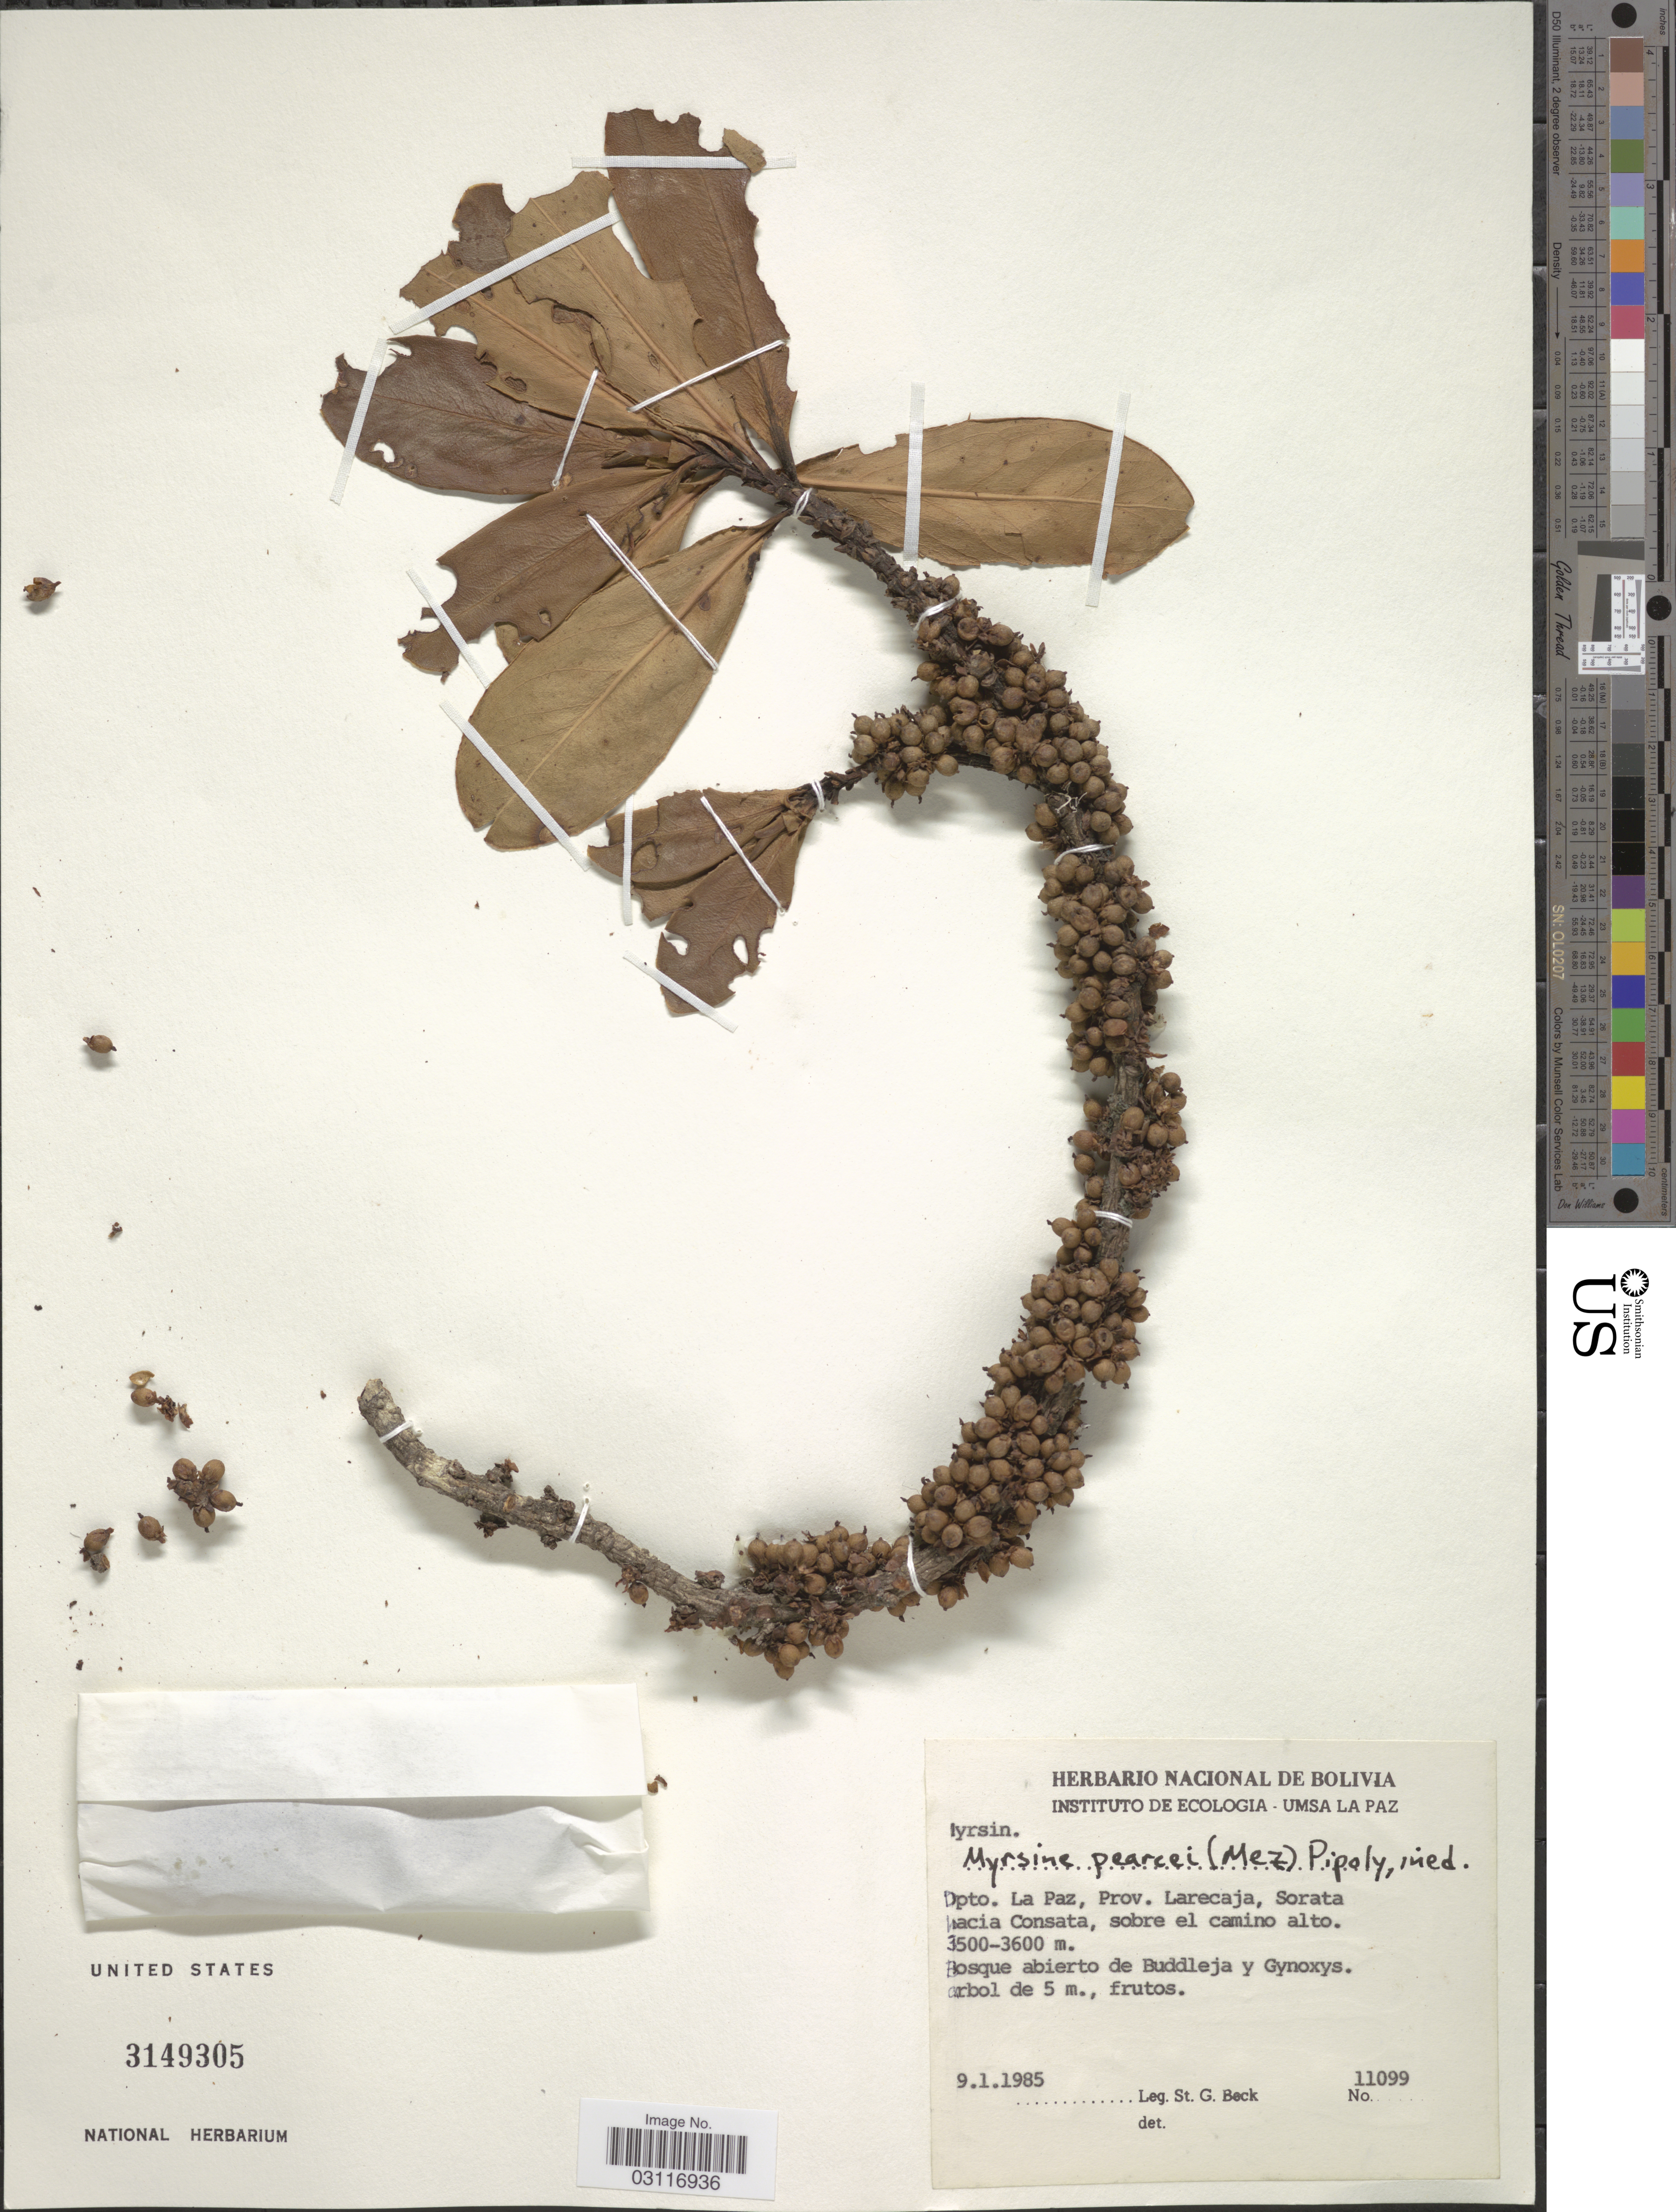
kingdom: Plantae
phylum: Tracheophyta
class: Magnoliopsida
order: Ericales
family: Primulaceae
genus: Myrsine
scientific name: Myrsine pearcei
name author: (Mez) Pipoly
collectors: S. G. Beck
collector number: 11099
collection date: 1985-01-09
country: Bolivia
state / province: La Paz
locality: Dpto. La Paz, Prov. Larecaja, Sorata hacia Consata, sobre el camino alto.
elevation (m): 3500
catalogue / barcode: US 3149305